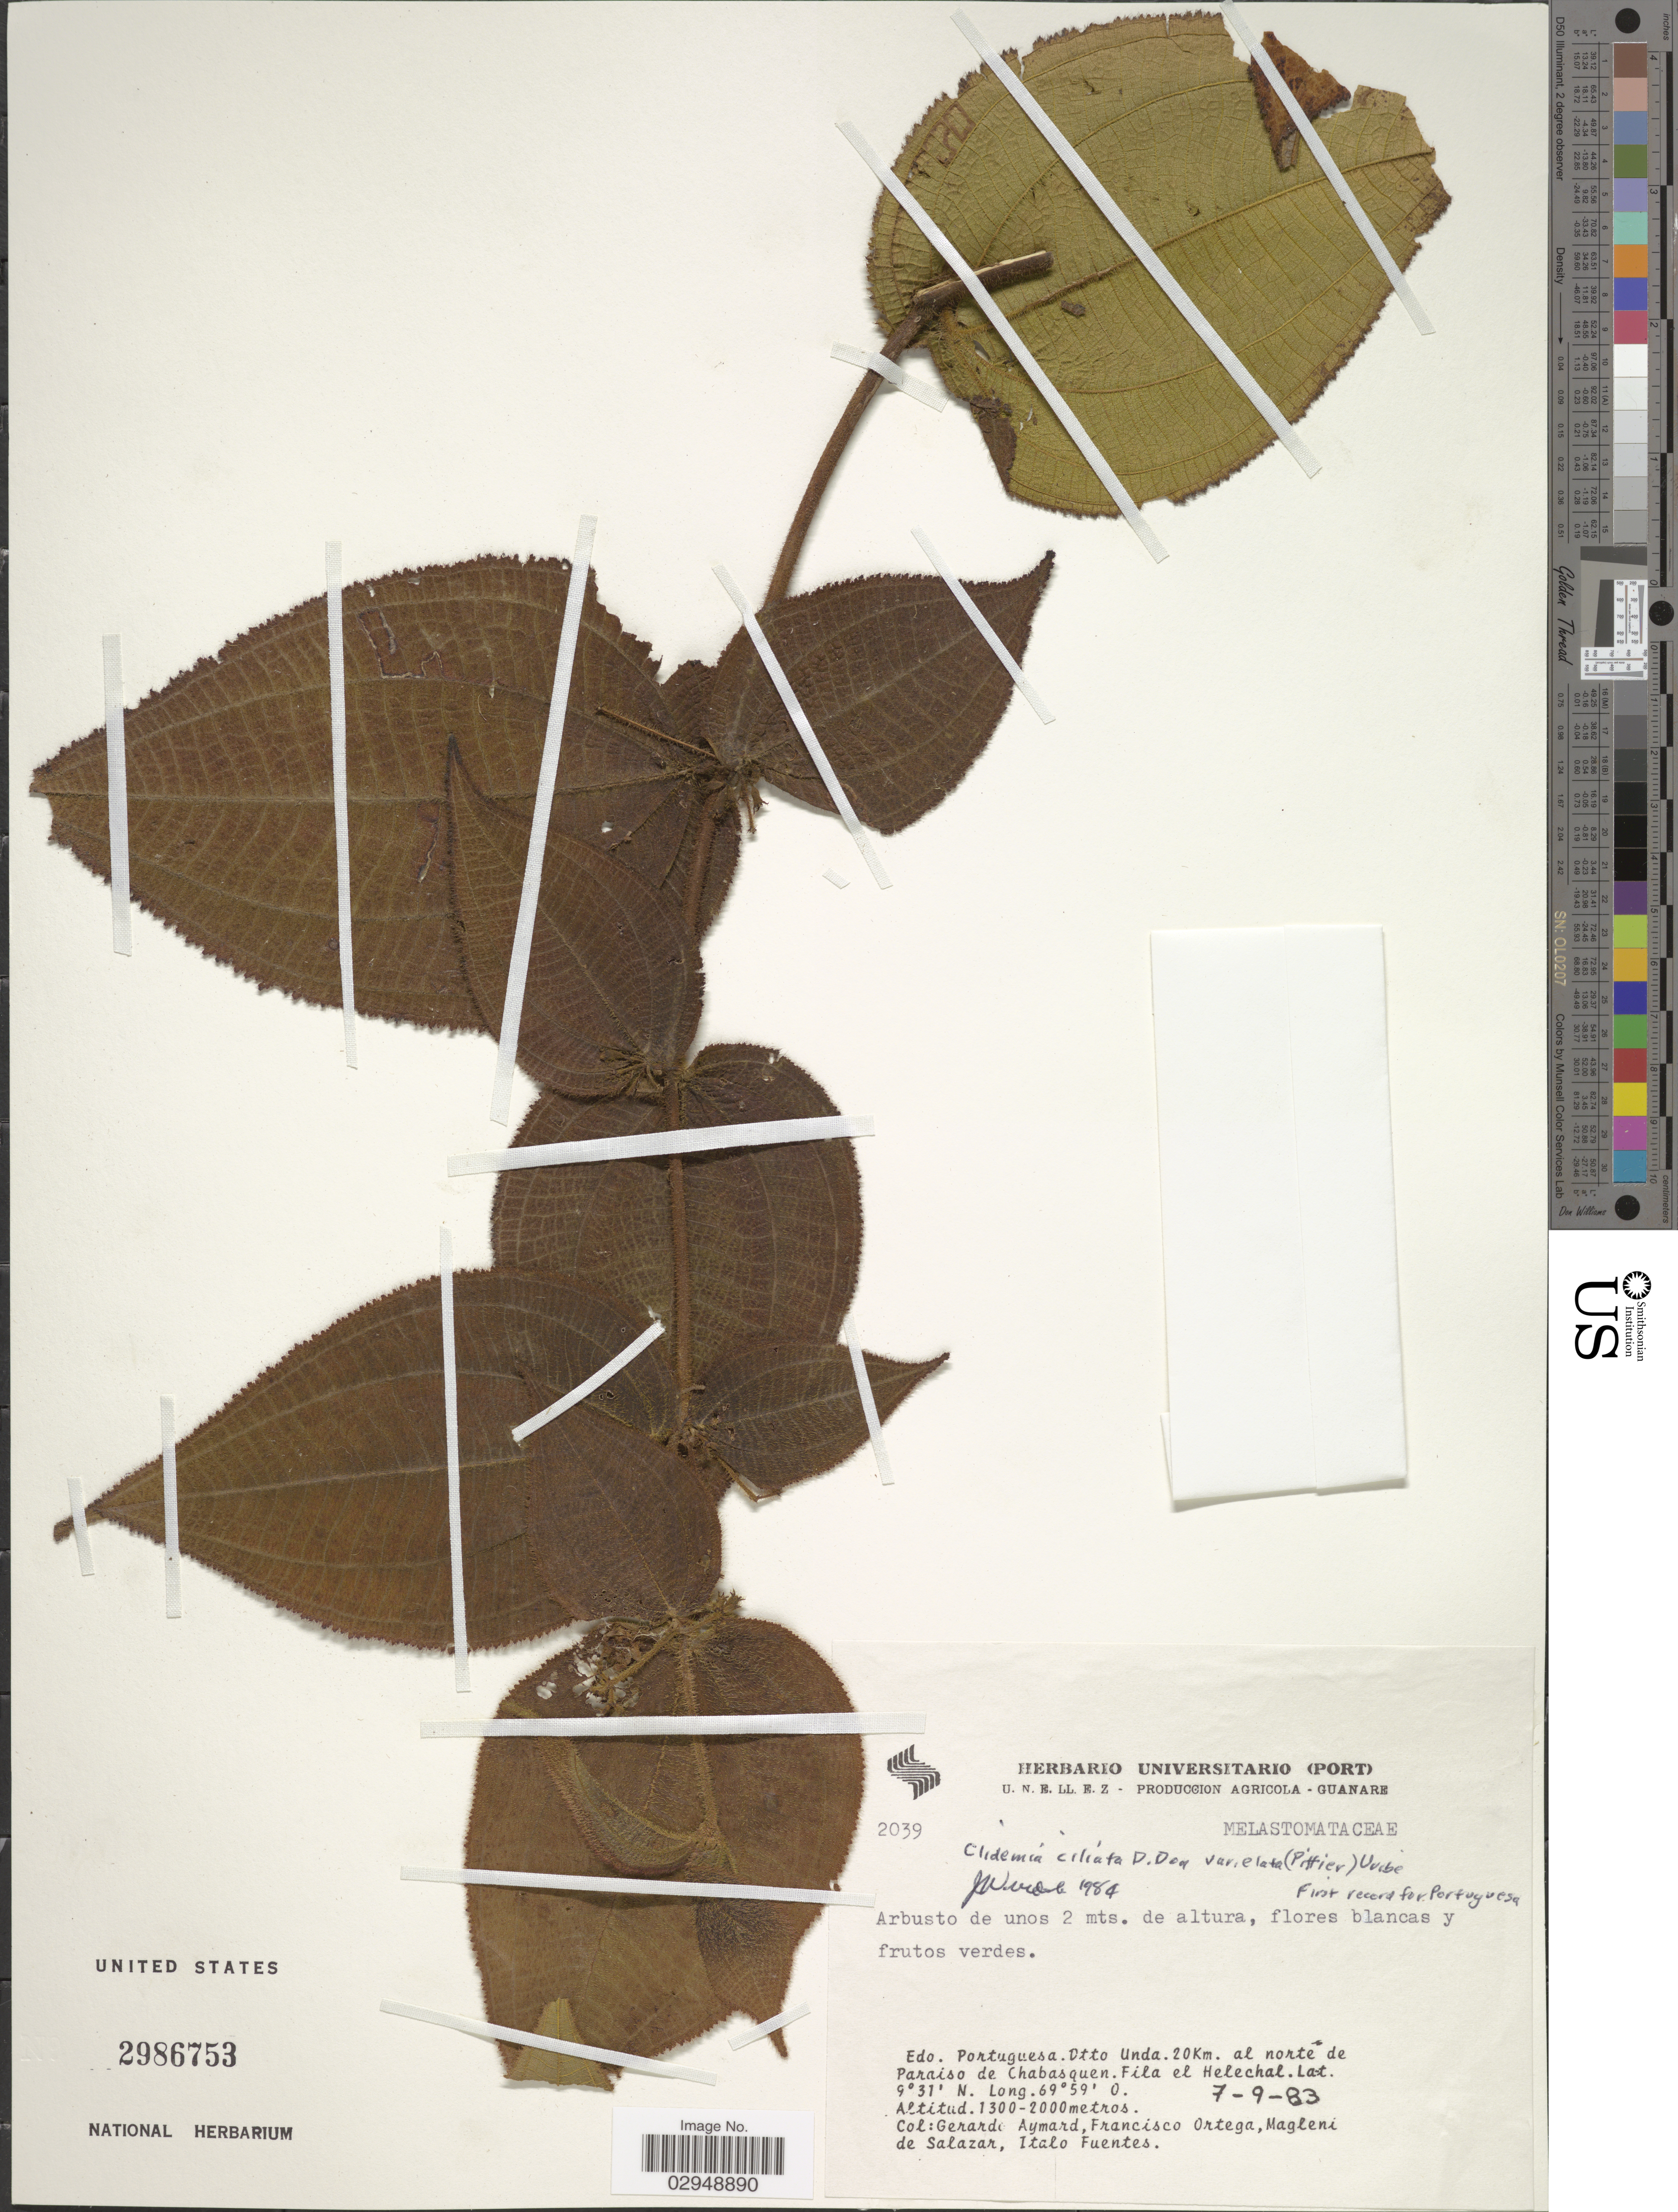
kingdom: Plantae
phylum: Tracheophyta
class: Magnoliopsida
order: Myrtales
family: Melastomataceae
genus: Clidemia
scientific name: Clidemia ciliata var. elata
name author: D. Don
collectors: G. A. Aymard, F. J. Ortega, M. Salazar & I. Fuentes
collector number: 2039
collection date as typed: Transcribed d/m/y: 7/9/83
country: Venezuela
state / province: Portuguesa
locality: Dtto. Unda. 20 Km al norte de Paraiso de Chabasquen. fila el Helechal.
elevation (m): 1300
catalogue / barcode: US 2986753